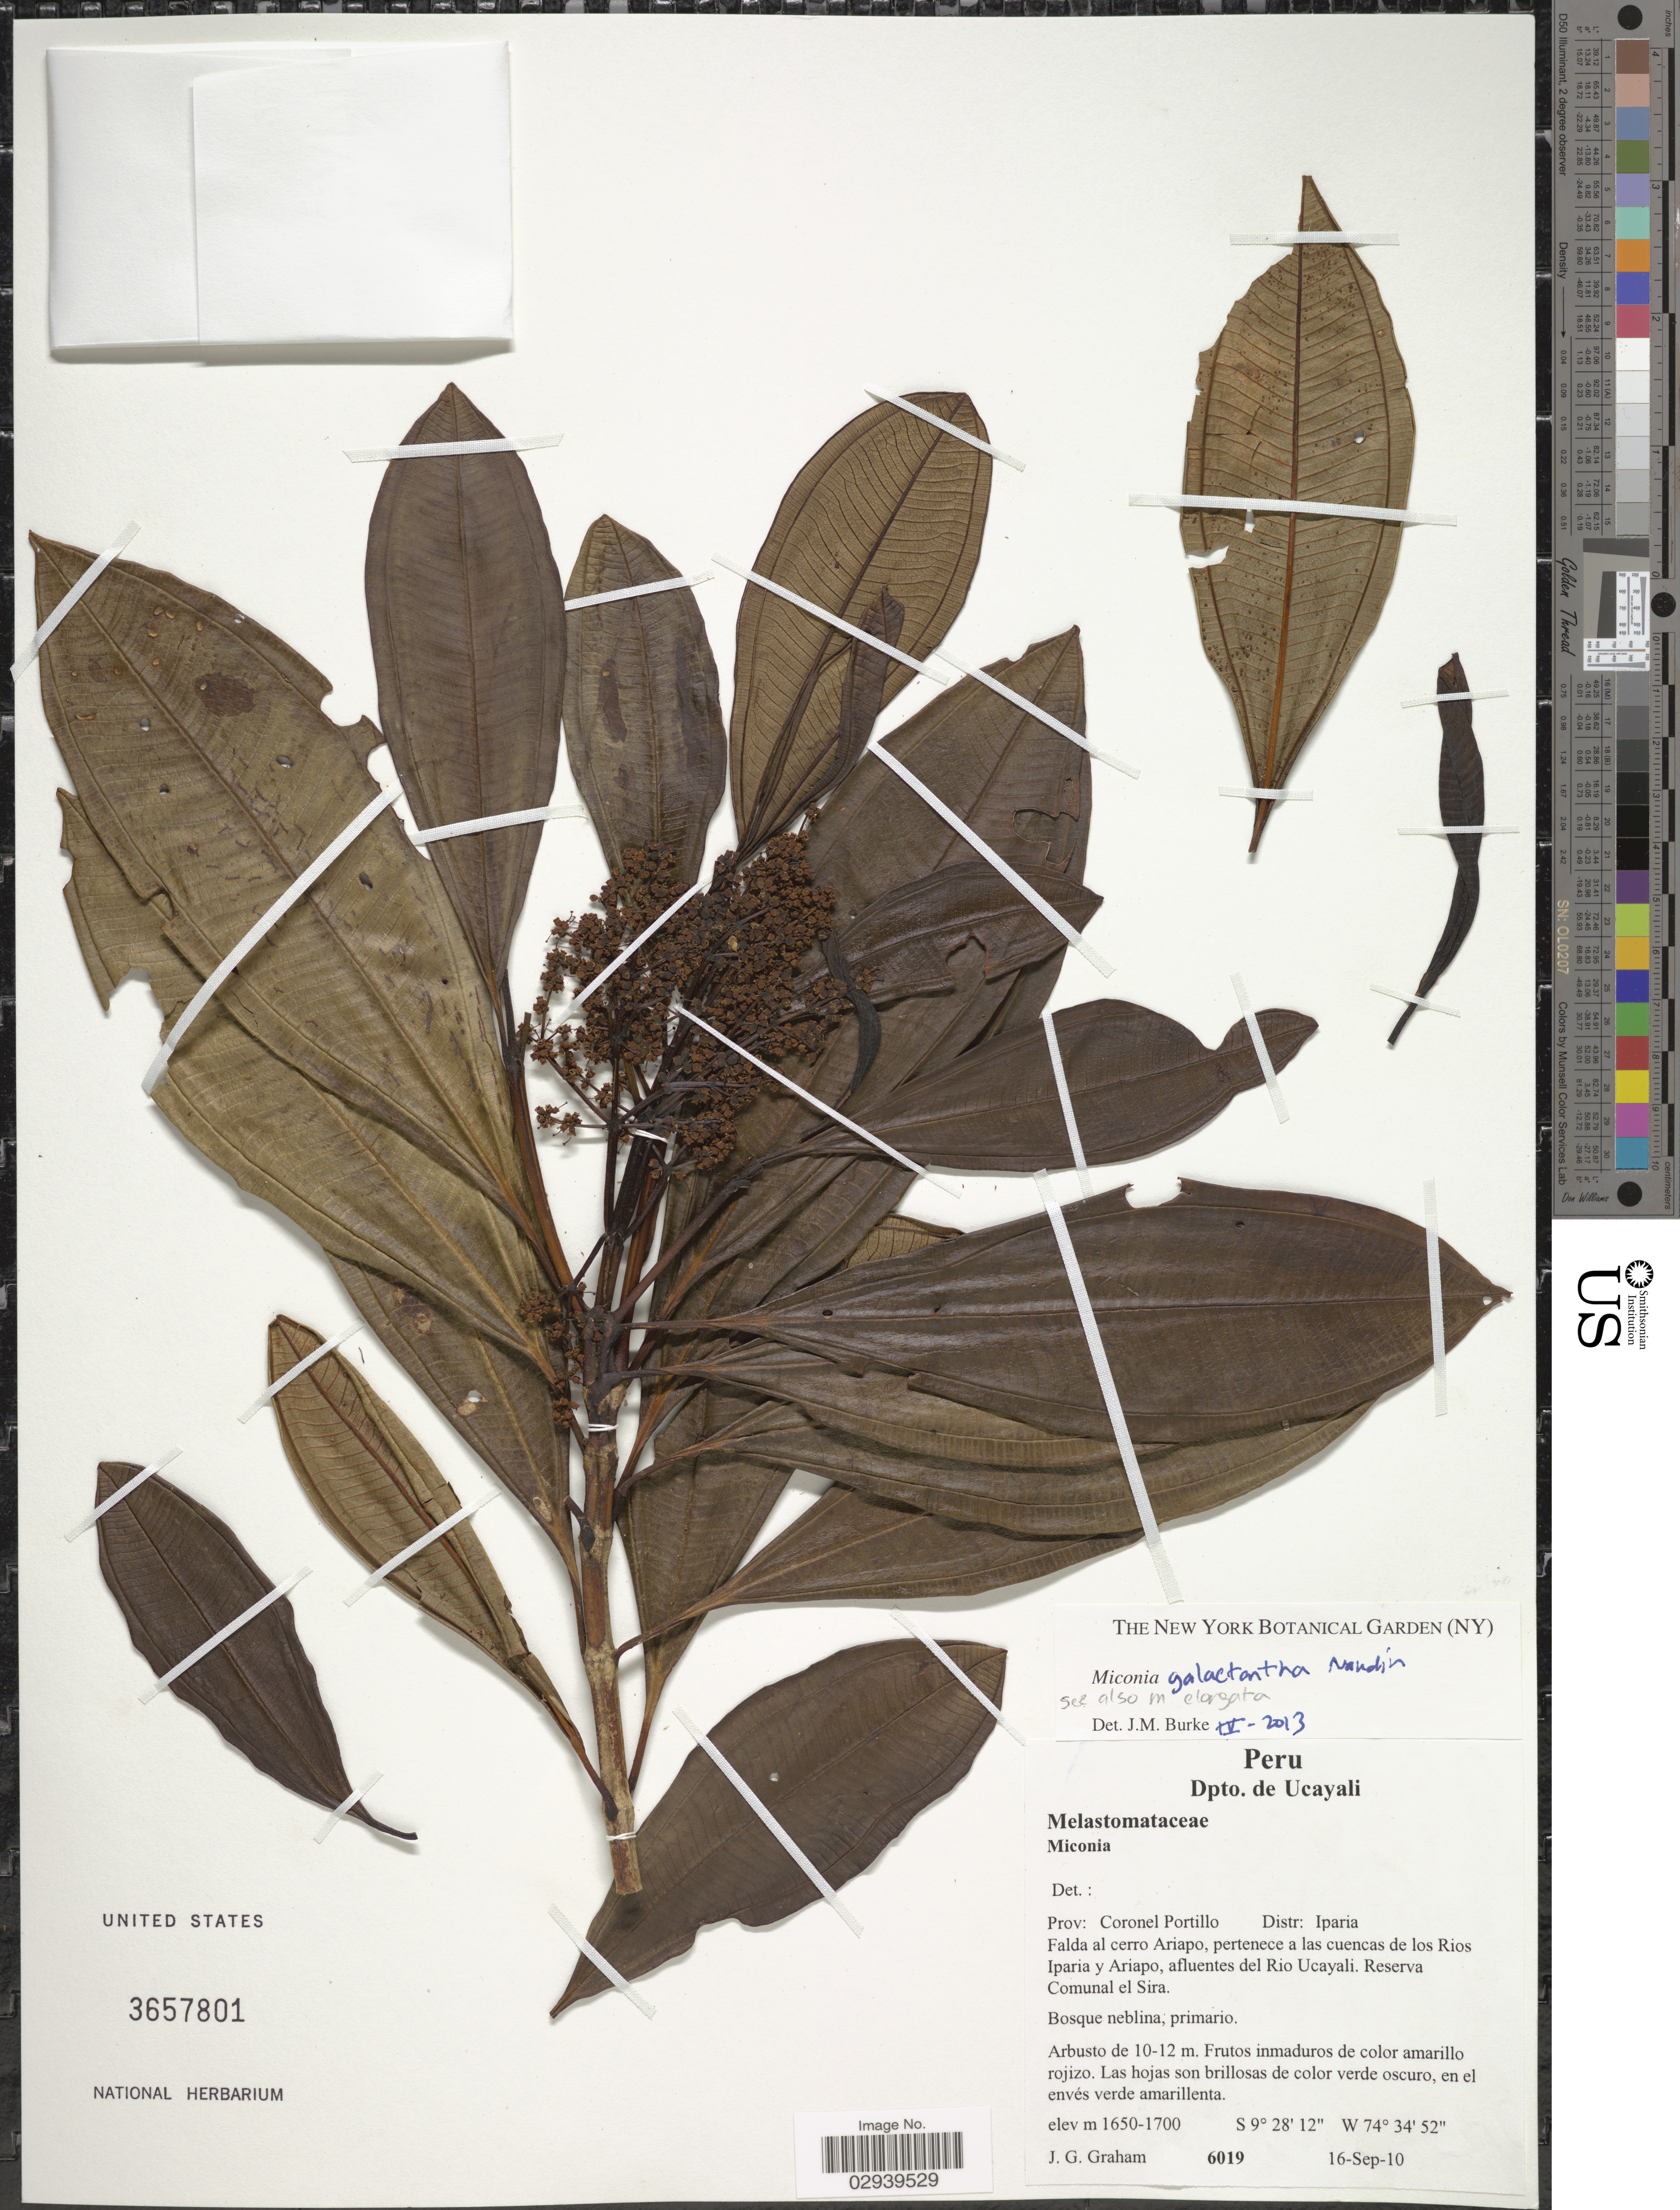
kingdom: Plantae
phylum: Tracheophyta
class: Magnoliopsida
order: Myrtales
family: Melastomataceae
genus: Miconia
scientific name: Miconia galactantha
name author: Naudin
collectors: J. Graham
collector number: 6019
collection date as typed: Transcribed d/m/y: 16/9/10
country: Peru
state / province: Ucayali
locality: Dpto. de Ucayali, Prov: Coronel Portillo, Distr. Iparia. Falda al cerro Ariapo, pertenece a las cuencas de los Rios Iparia y Ariapo, afluentes del Rio Ucayali. Reserva Comunal el Sira.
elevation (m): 1650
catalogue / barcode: US 3657801